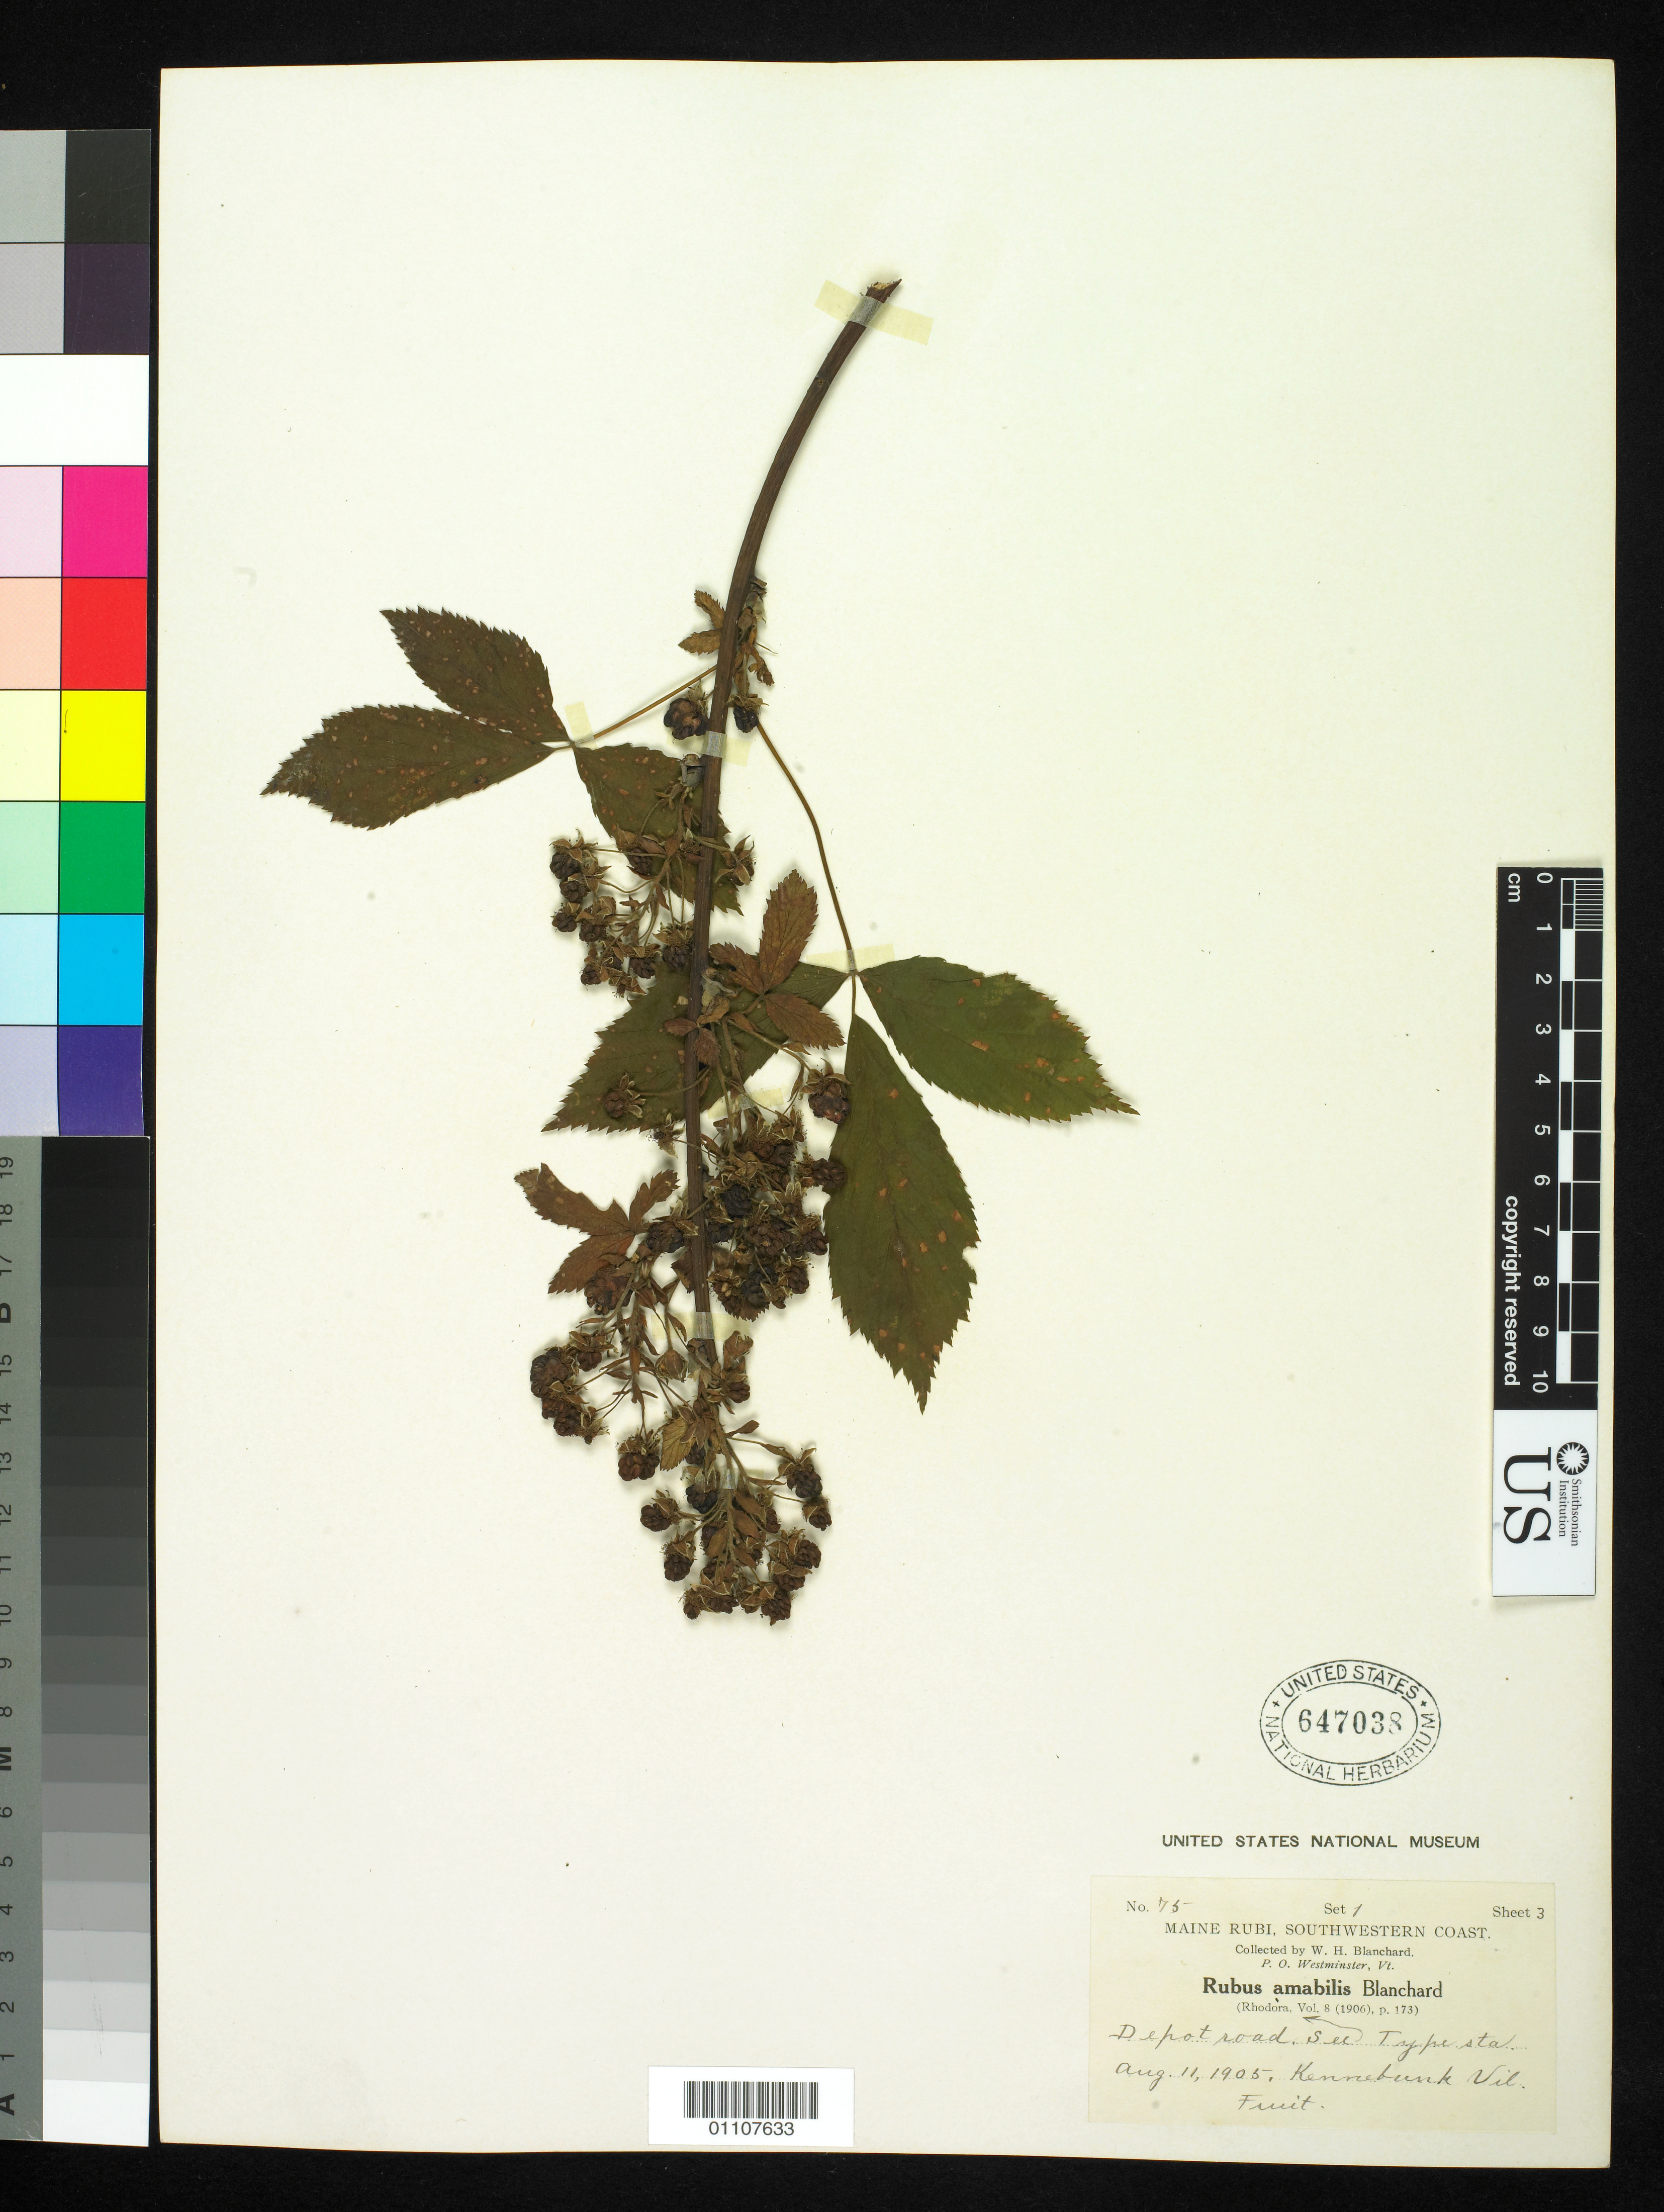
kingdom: Plantae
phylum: Tracheophyta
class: Magnoliopsida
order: Rosales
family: Rosaceae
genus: Rubus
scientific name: Rubus amabilis Blanch., nom. illeg.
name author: Blanch.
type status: Syntype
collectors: W. H. Blanchard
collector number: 75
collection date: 1905-08-11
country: United States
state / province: Maine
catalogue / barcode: US 647038